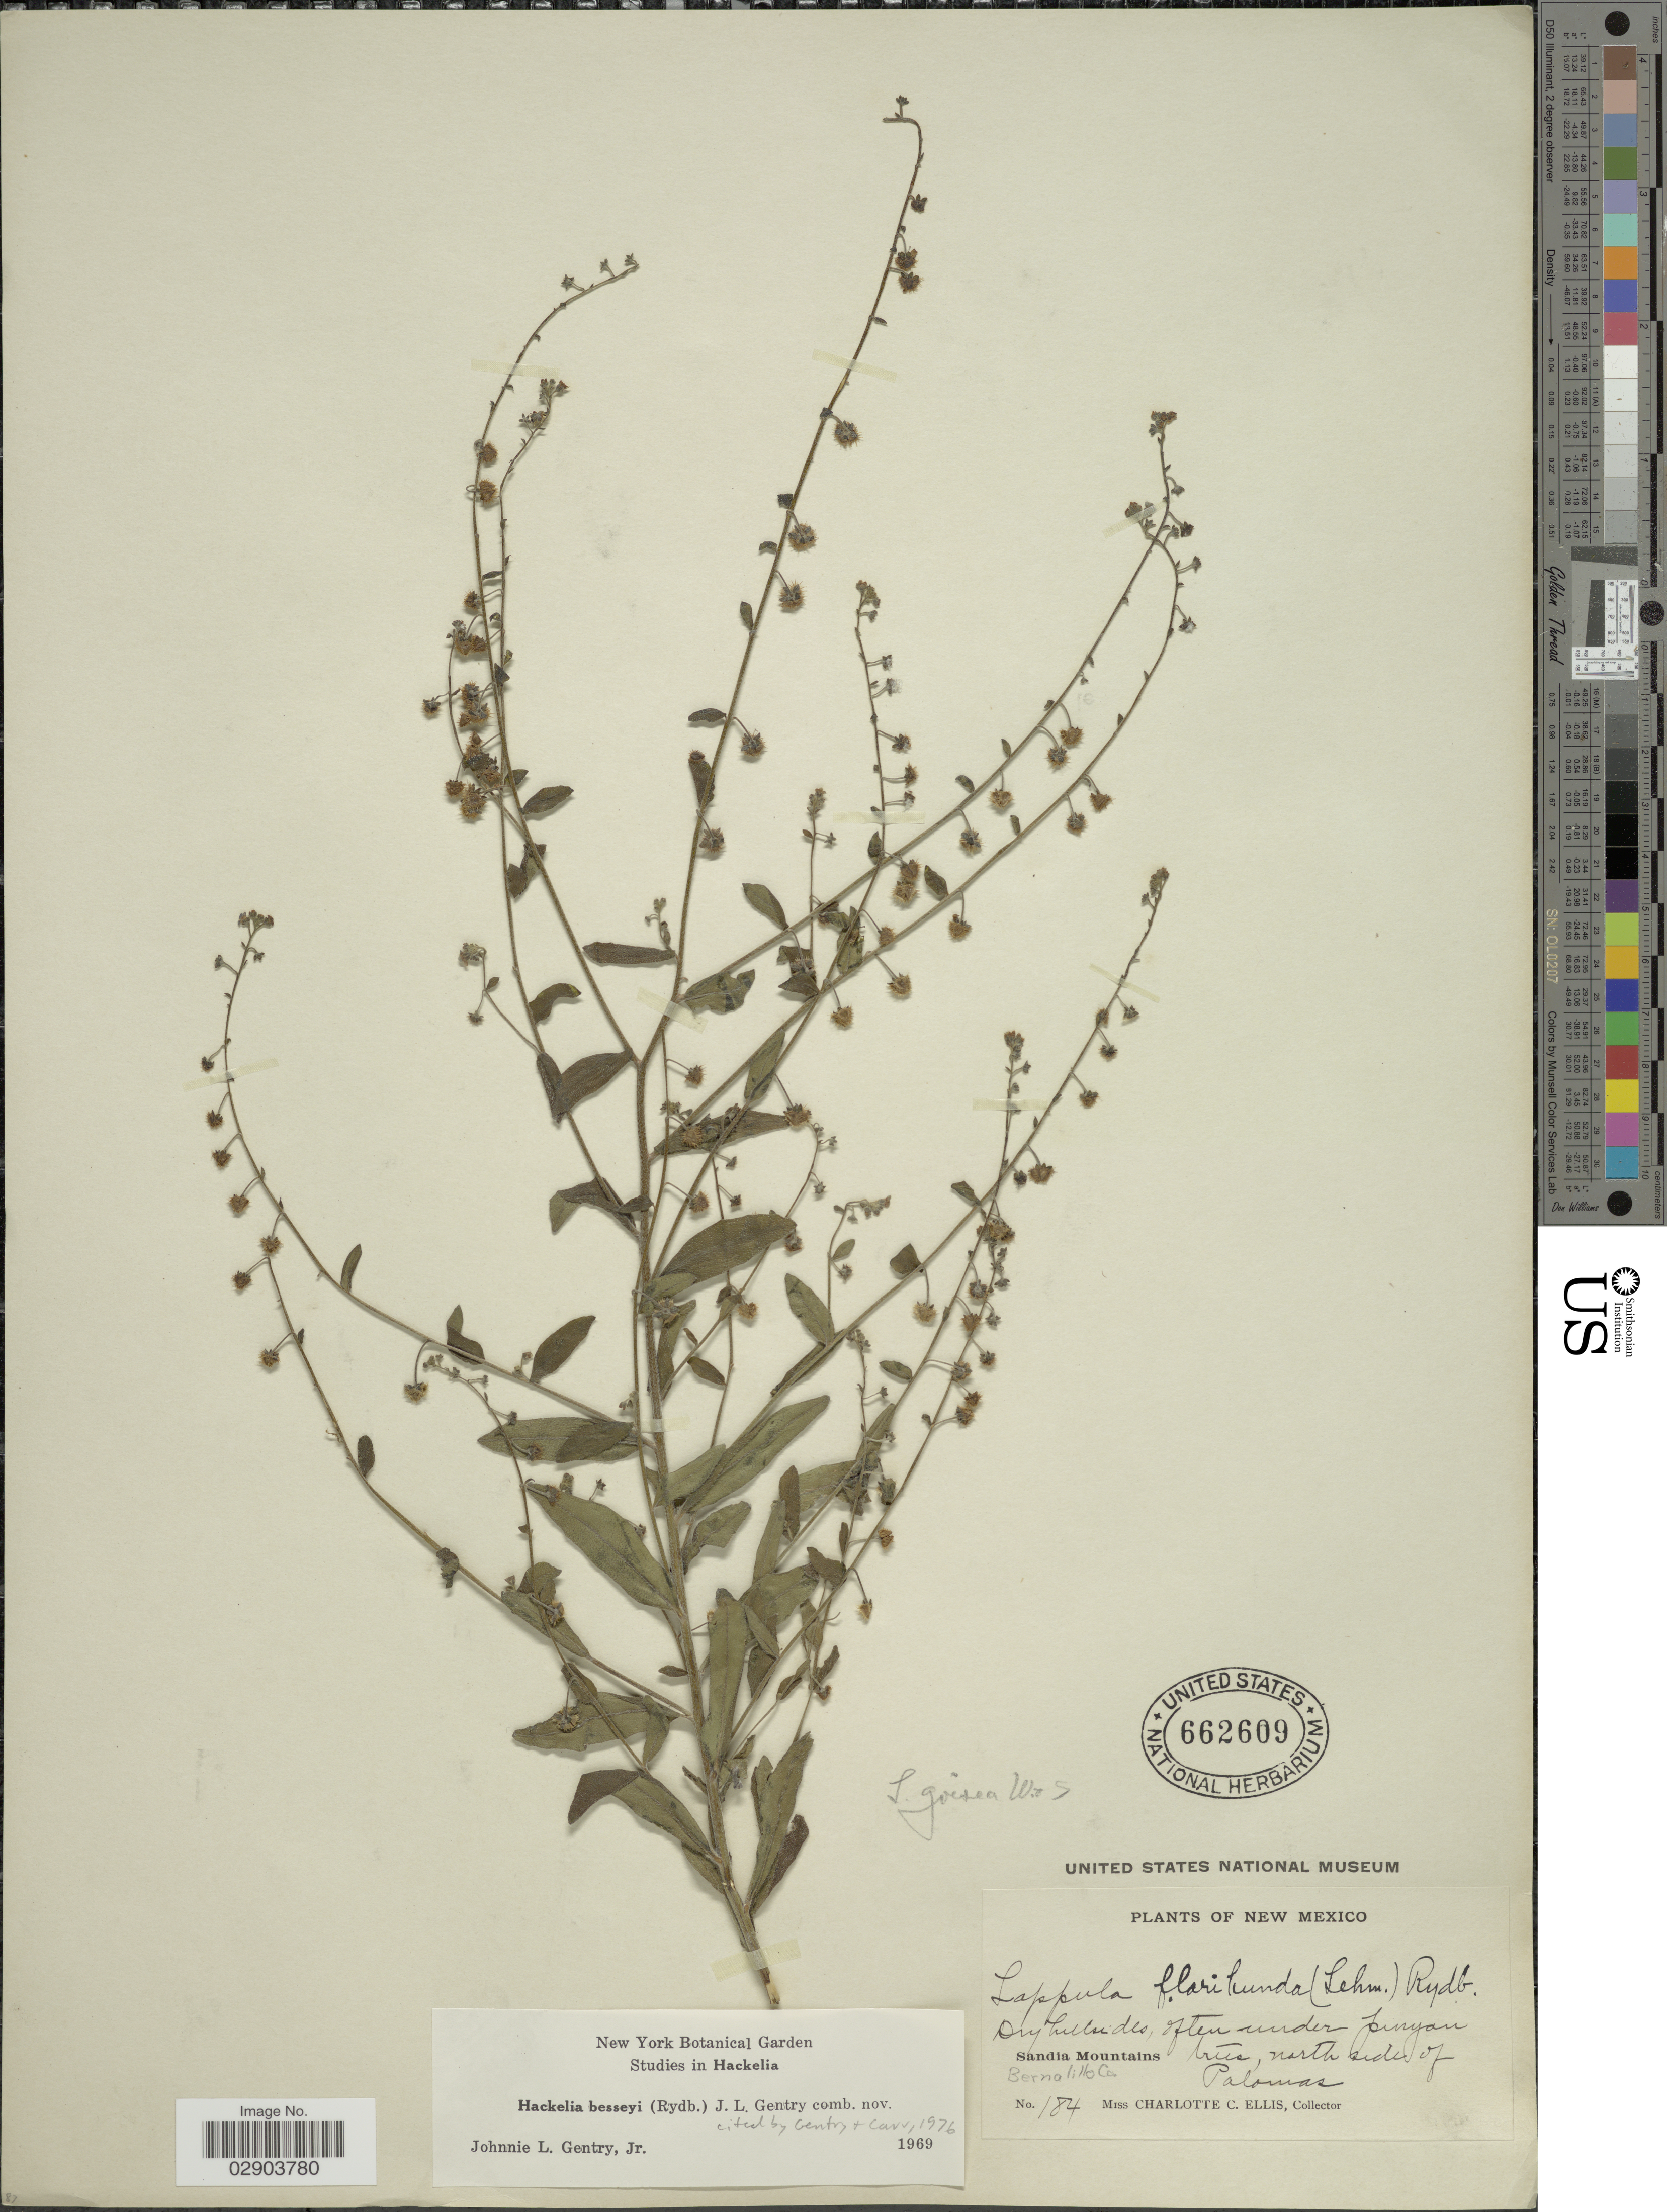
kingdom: Plantae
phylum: Tracheophyta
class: Magnoliopsida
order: Boraginales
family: Boraginaceae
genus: Hackelia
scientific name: Hackelia besseyi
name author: (Rydb.) J.L. Gentry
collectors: C. C. Ellis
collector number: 184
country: United States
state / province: New Mexico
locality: Dry hillsides, often under pinyan trees, north side of Palomas, Sandia Mountains, Bernalillo Ca.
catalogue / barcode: US 662609